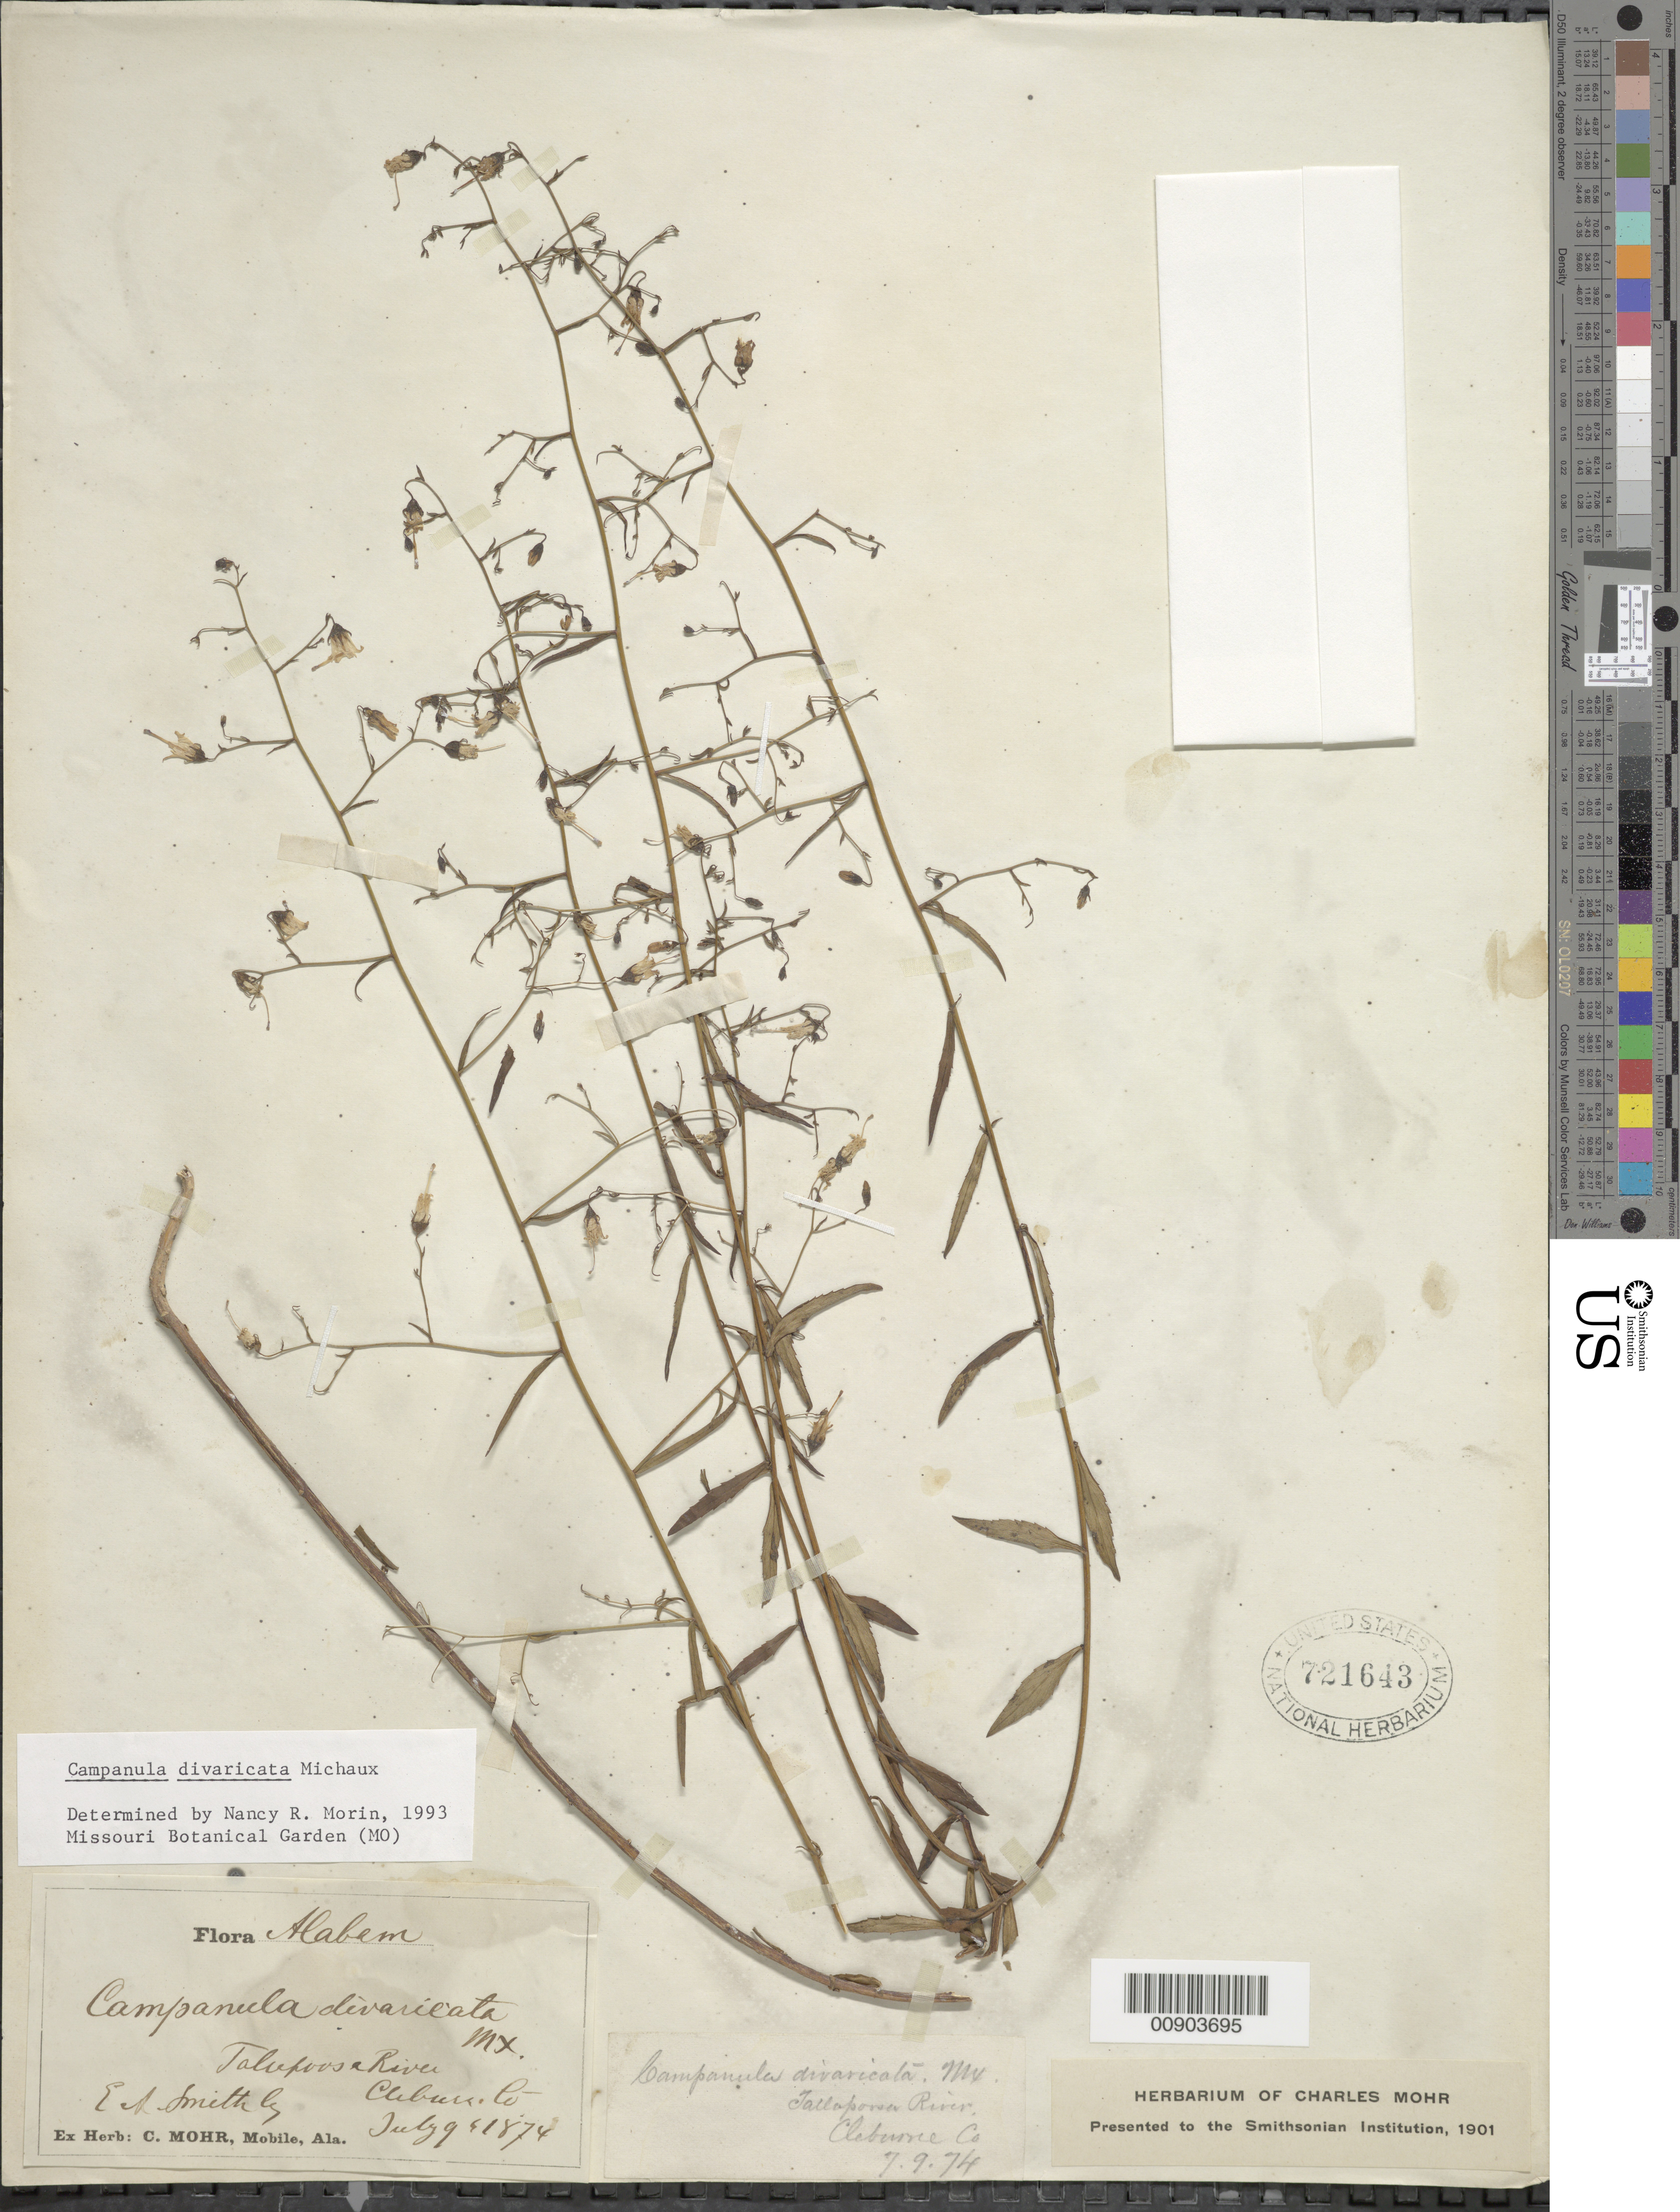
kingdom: Plantae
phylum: Tracheophyta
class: Magnoliopsida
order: Asterales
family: Campanulaceae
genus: Campanula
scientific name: Campanula divaricata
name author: Michx.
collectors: ex herb. C. Mohr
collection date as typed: July 9, 1874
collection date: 1874-07-09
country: United States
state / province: Alabama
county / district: Cleburne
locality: Tallapoosa River.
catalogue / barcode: US 721643